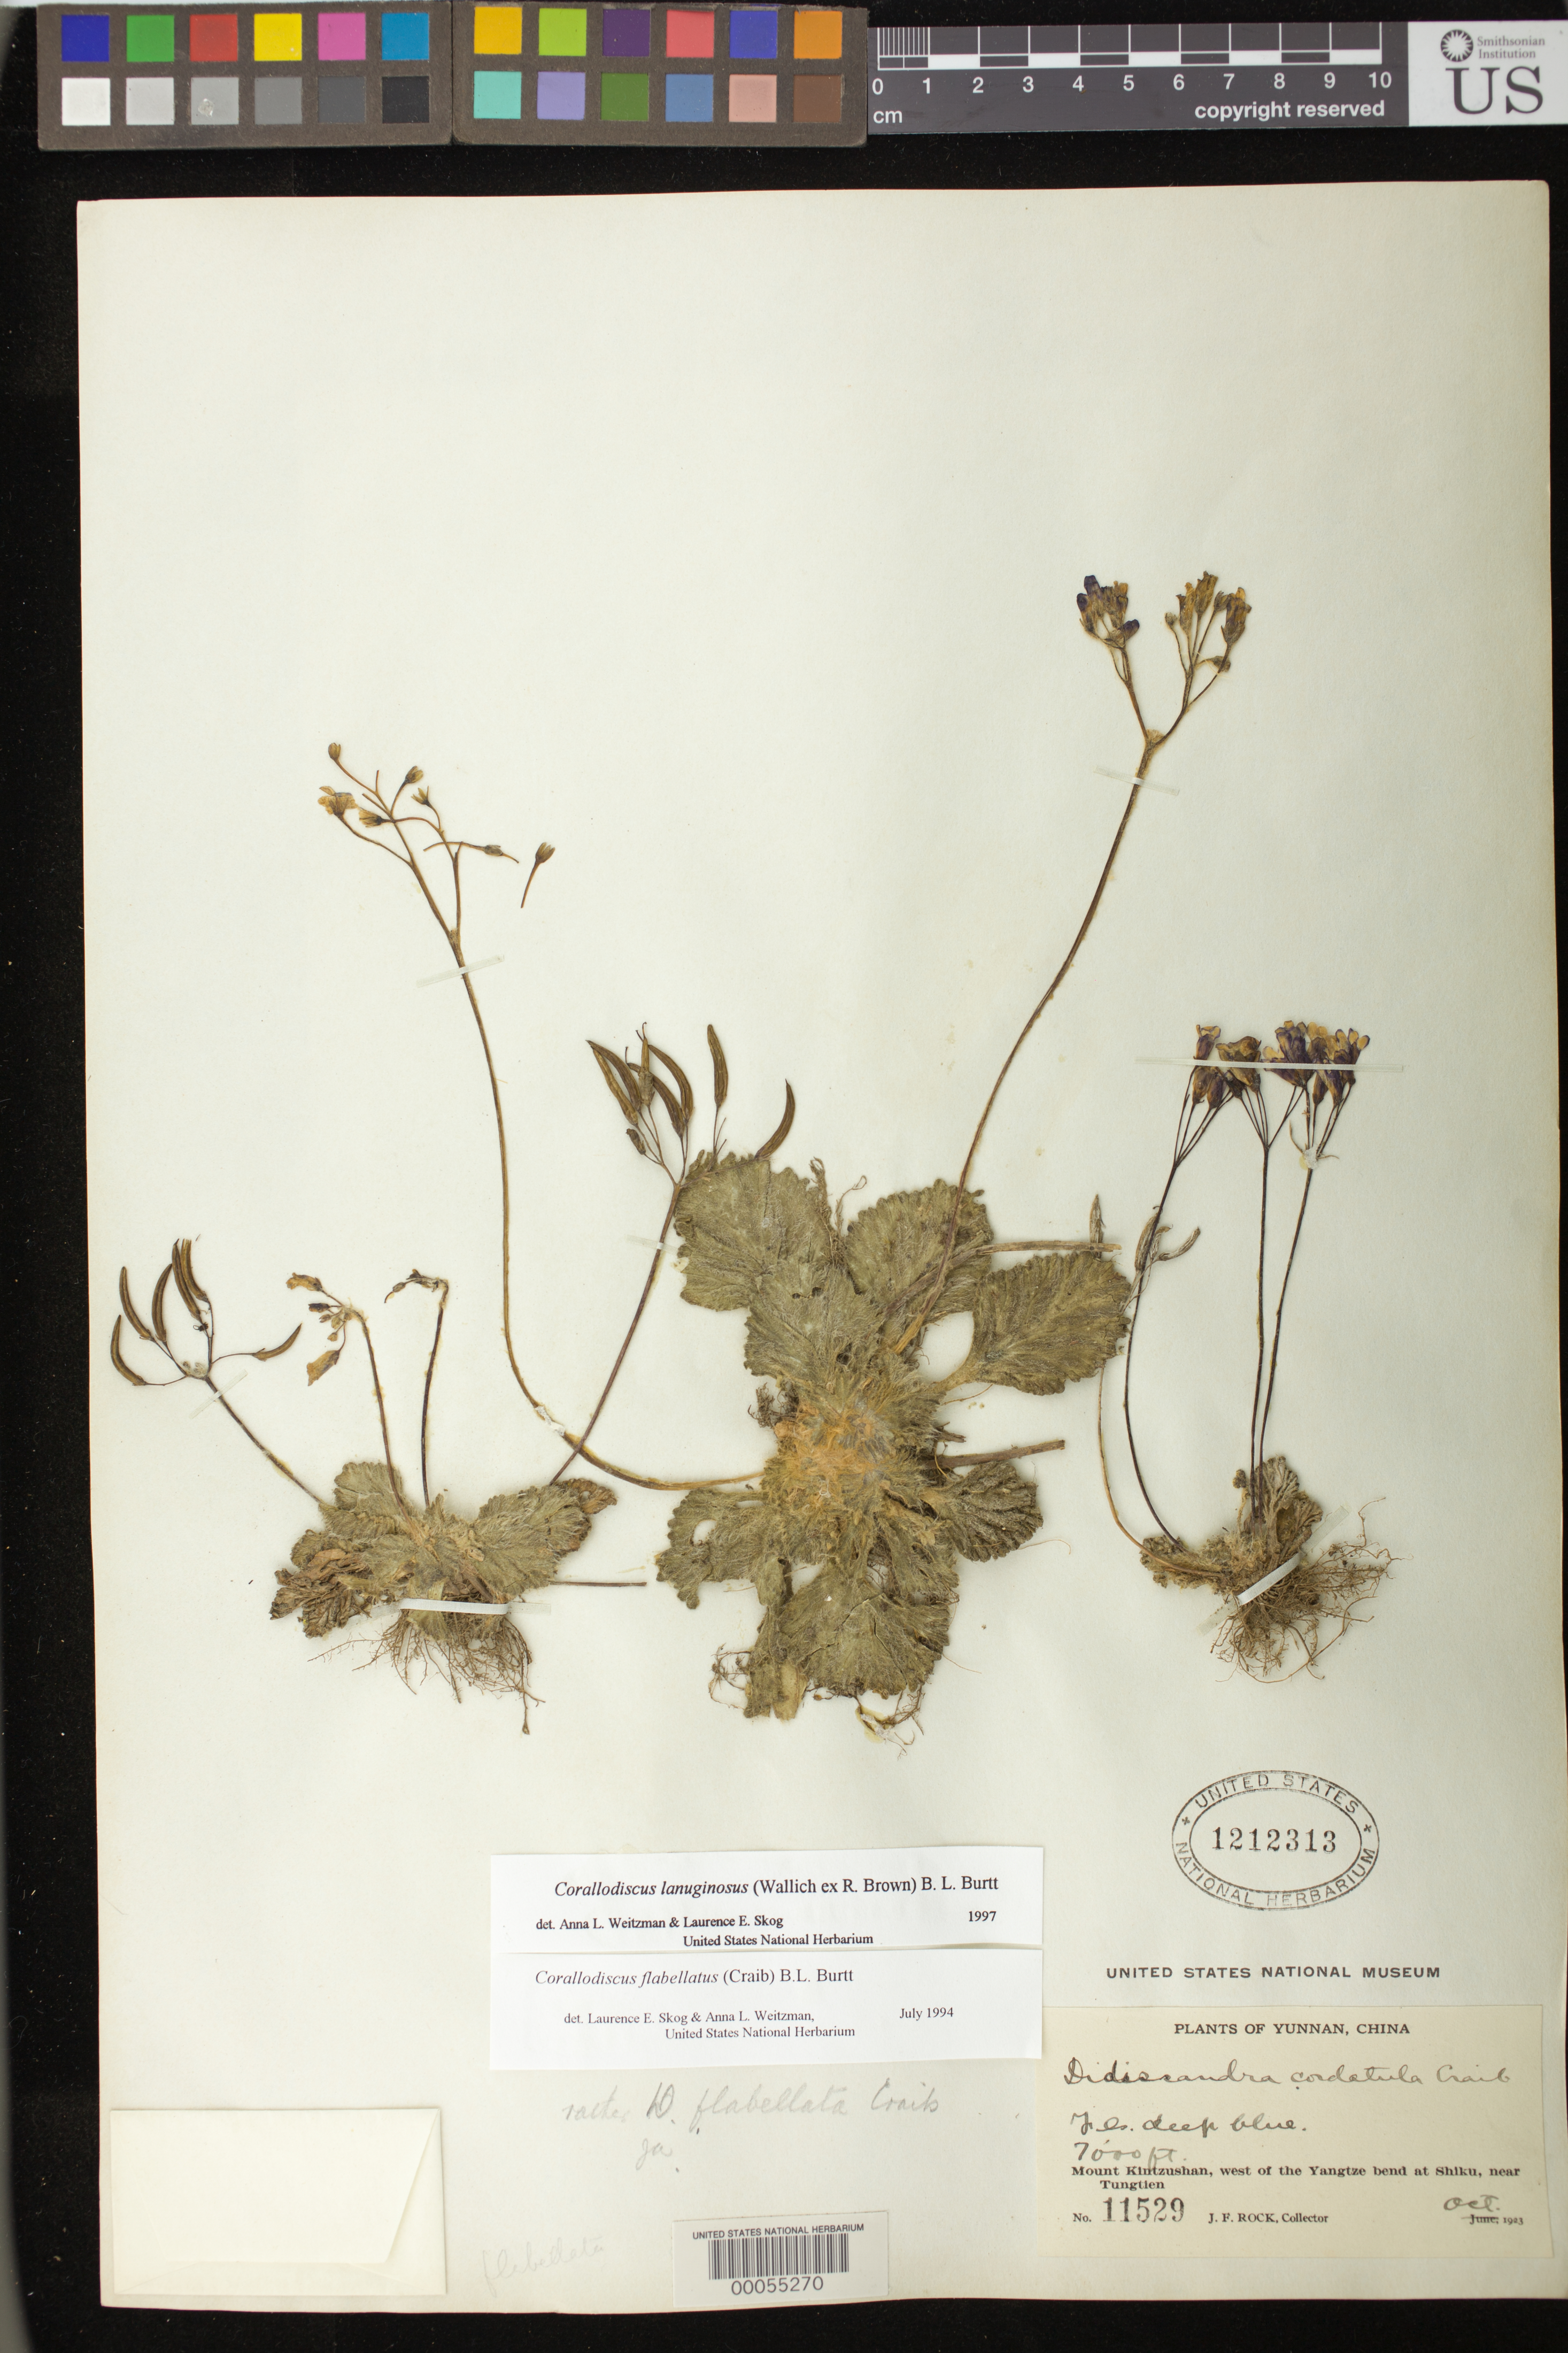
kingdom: Plantae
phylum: Tracheophyta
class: Magnoliopsida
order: Lamiales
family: Gesneriaceae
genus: Corallodiscus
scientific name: Corallodiscus flabellatus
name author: (Craib) B.L. Burtt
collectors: J. F. Rock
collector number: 11529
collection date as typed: Oct 1923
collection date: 1923-10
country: China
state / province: Yunnan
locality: Mount kintzushan, w of the yangtze bend at shiku, near tungtien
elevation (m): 2134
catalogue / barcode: US 1212313